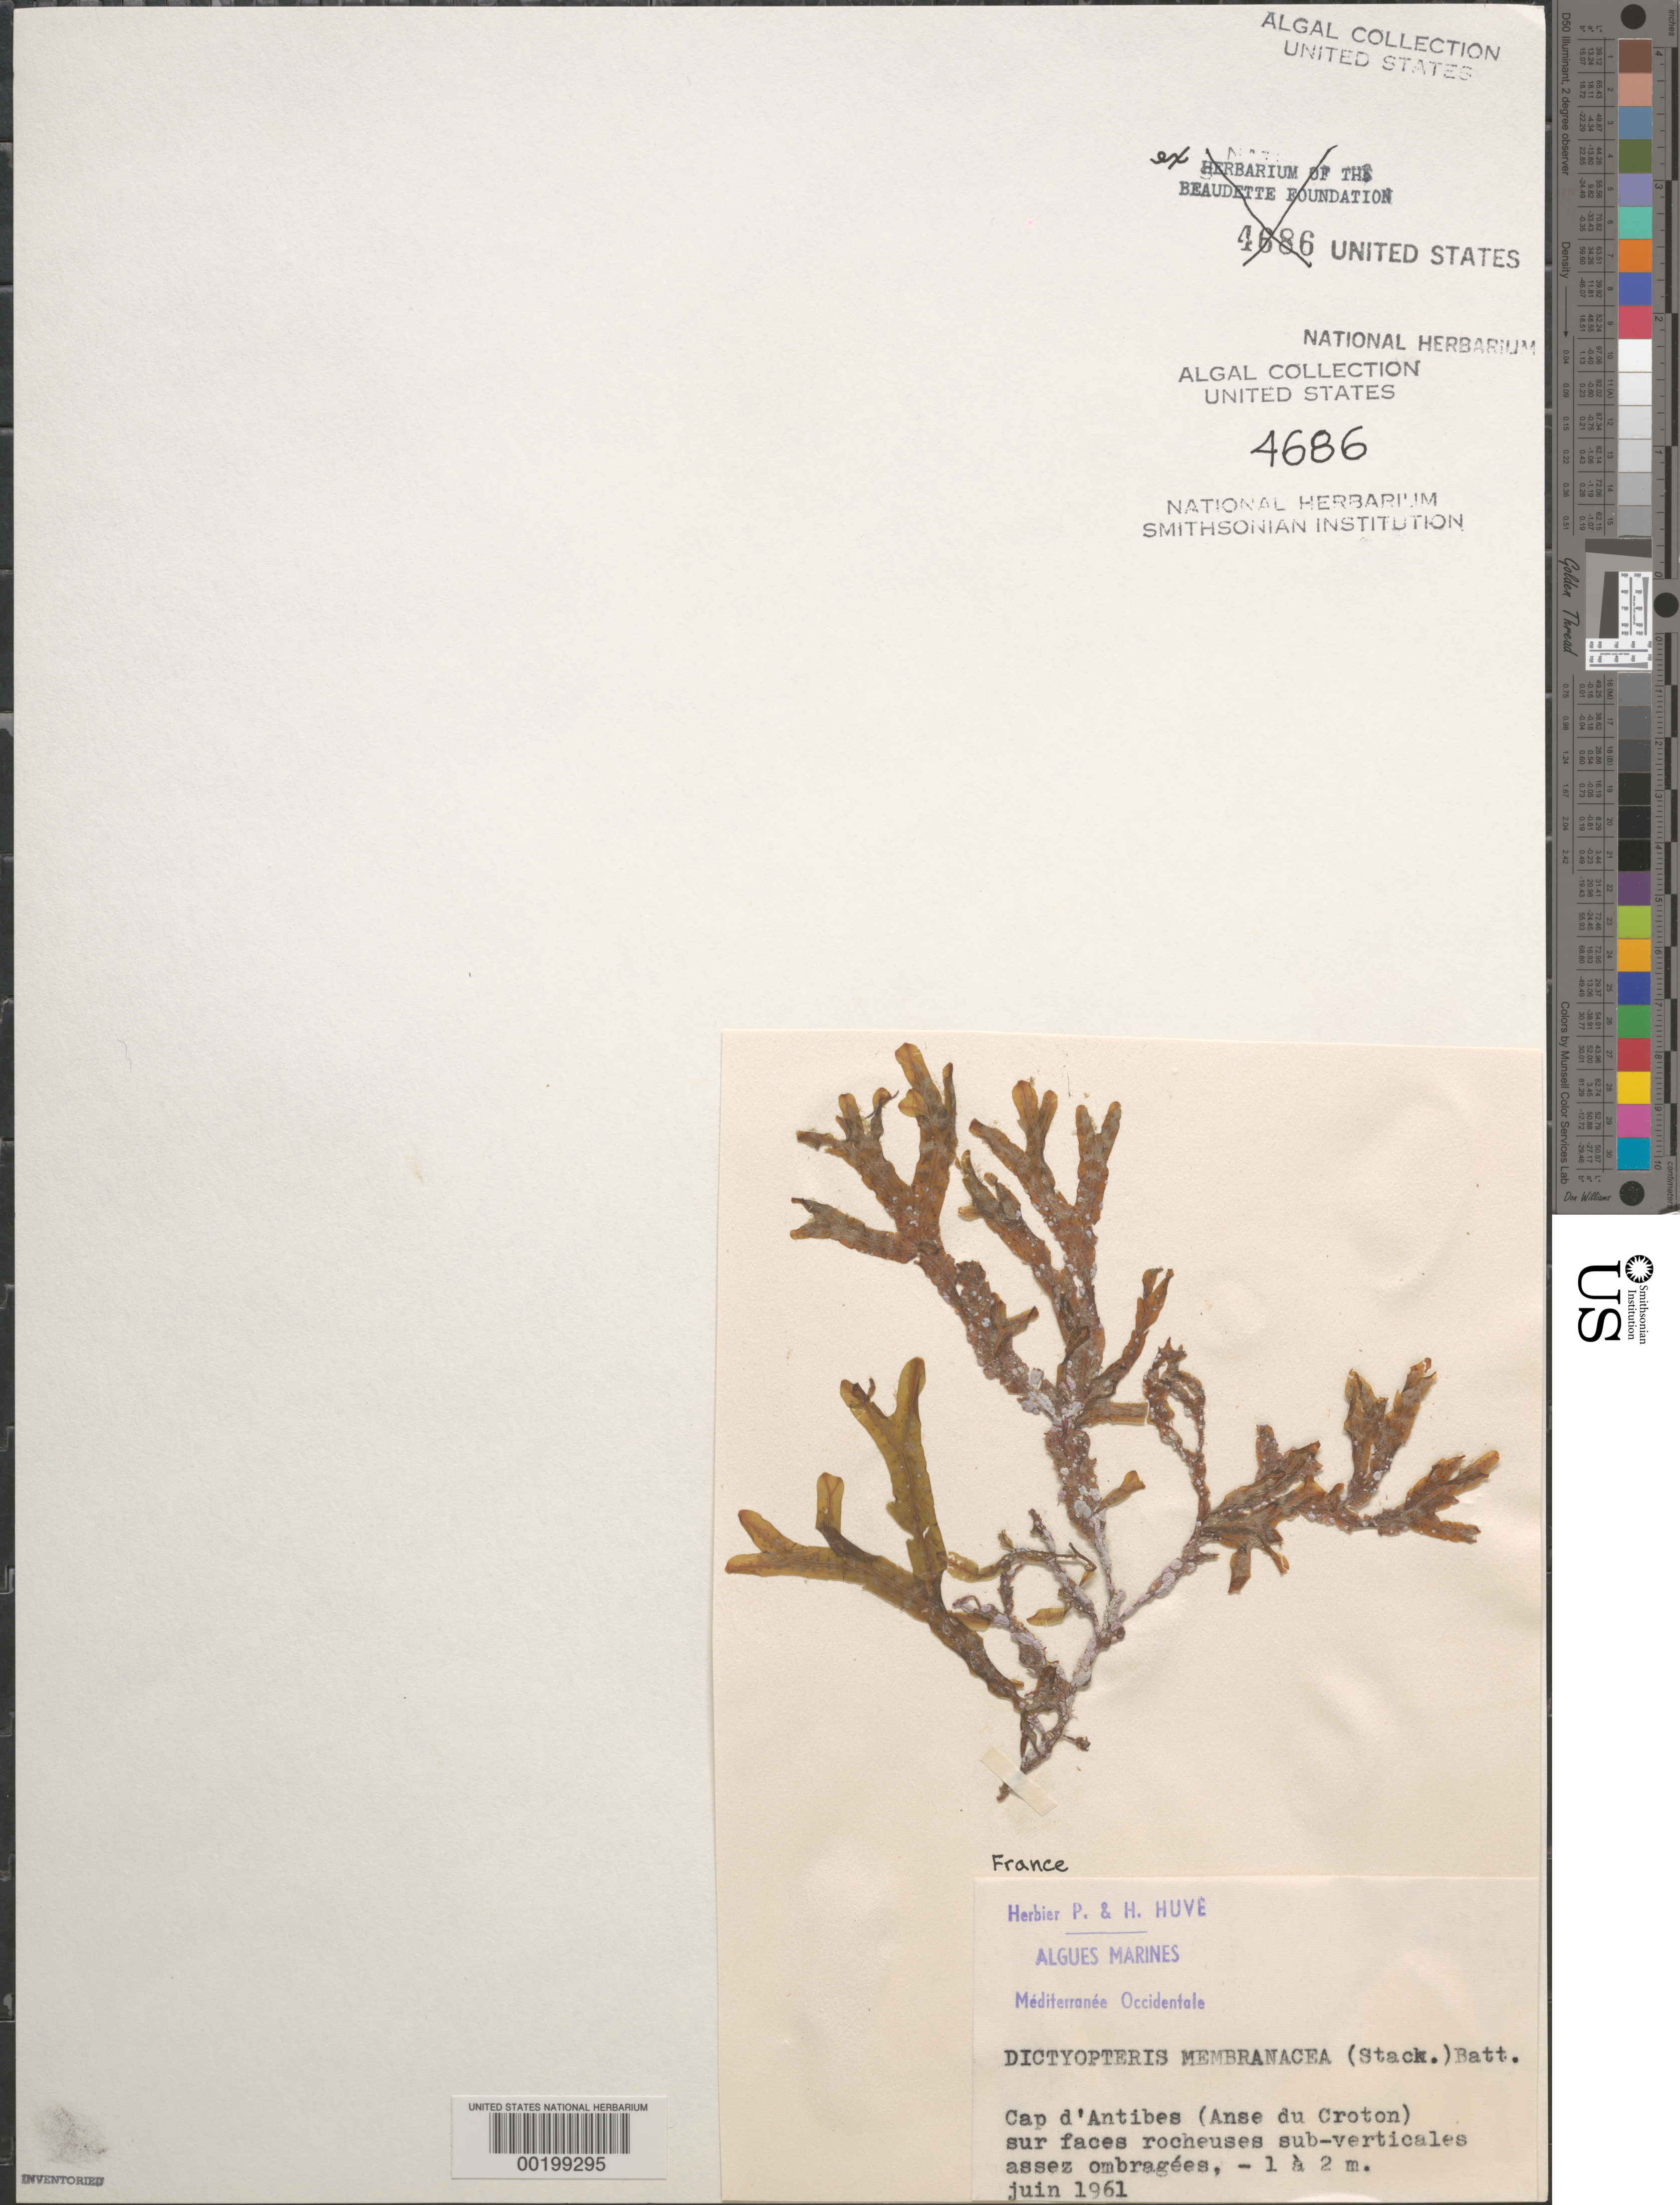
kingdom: Chromista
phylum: Ochrophyta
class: Phaeophyceae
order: Dictyotales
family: Dictyotaceae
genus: Dictyopteris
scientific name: Dictyopteris polypodioides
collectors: P. Huve & H. Huve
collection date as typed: Jun 1961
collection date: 1961-06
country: France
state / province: Provence-Alpes-Côte d'Azur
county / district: Alpes-Maritimes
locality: Cap d'Antibes, Anse du Croton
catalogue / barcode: US 4686